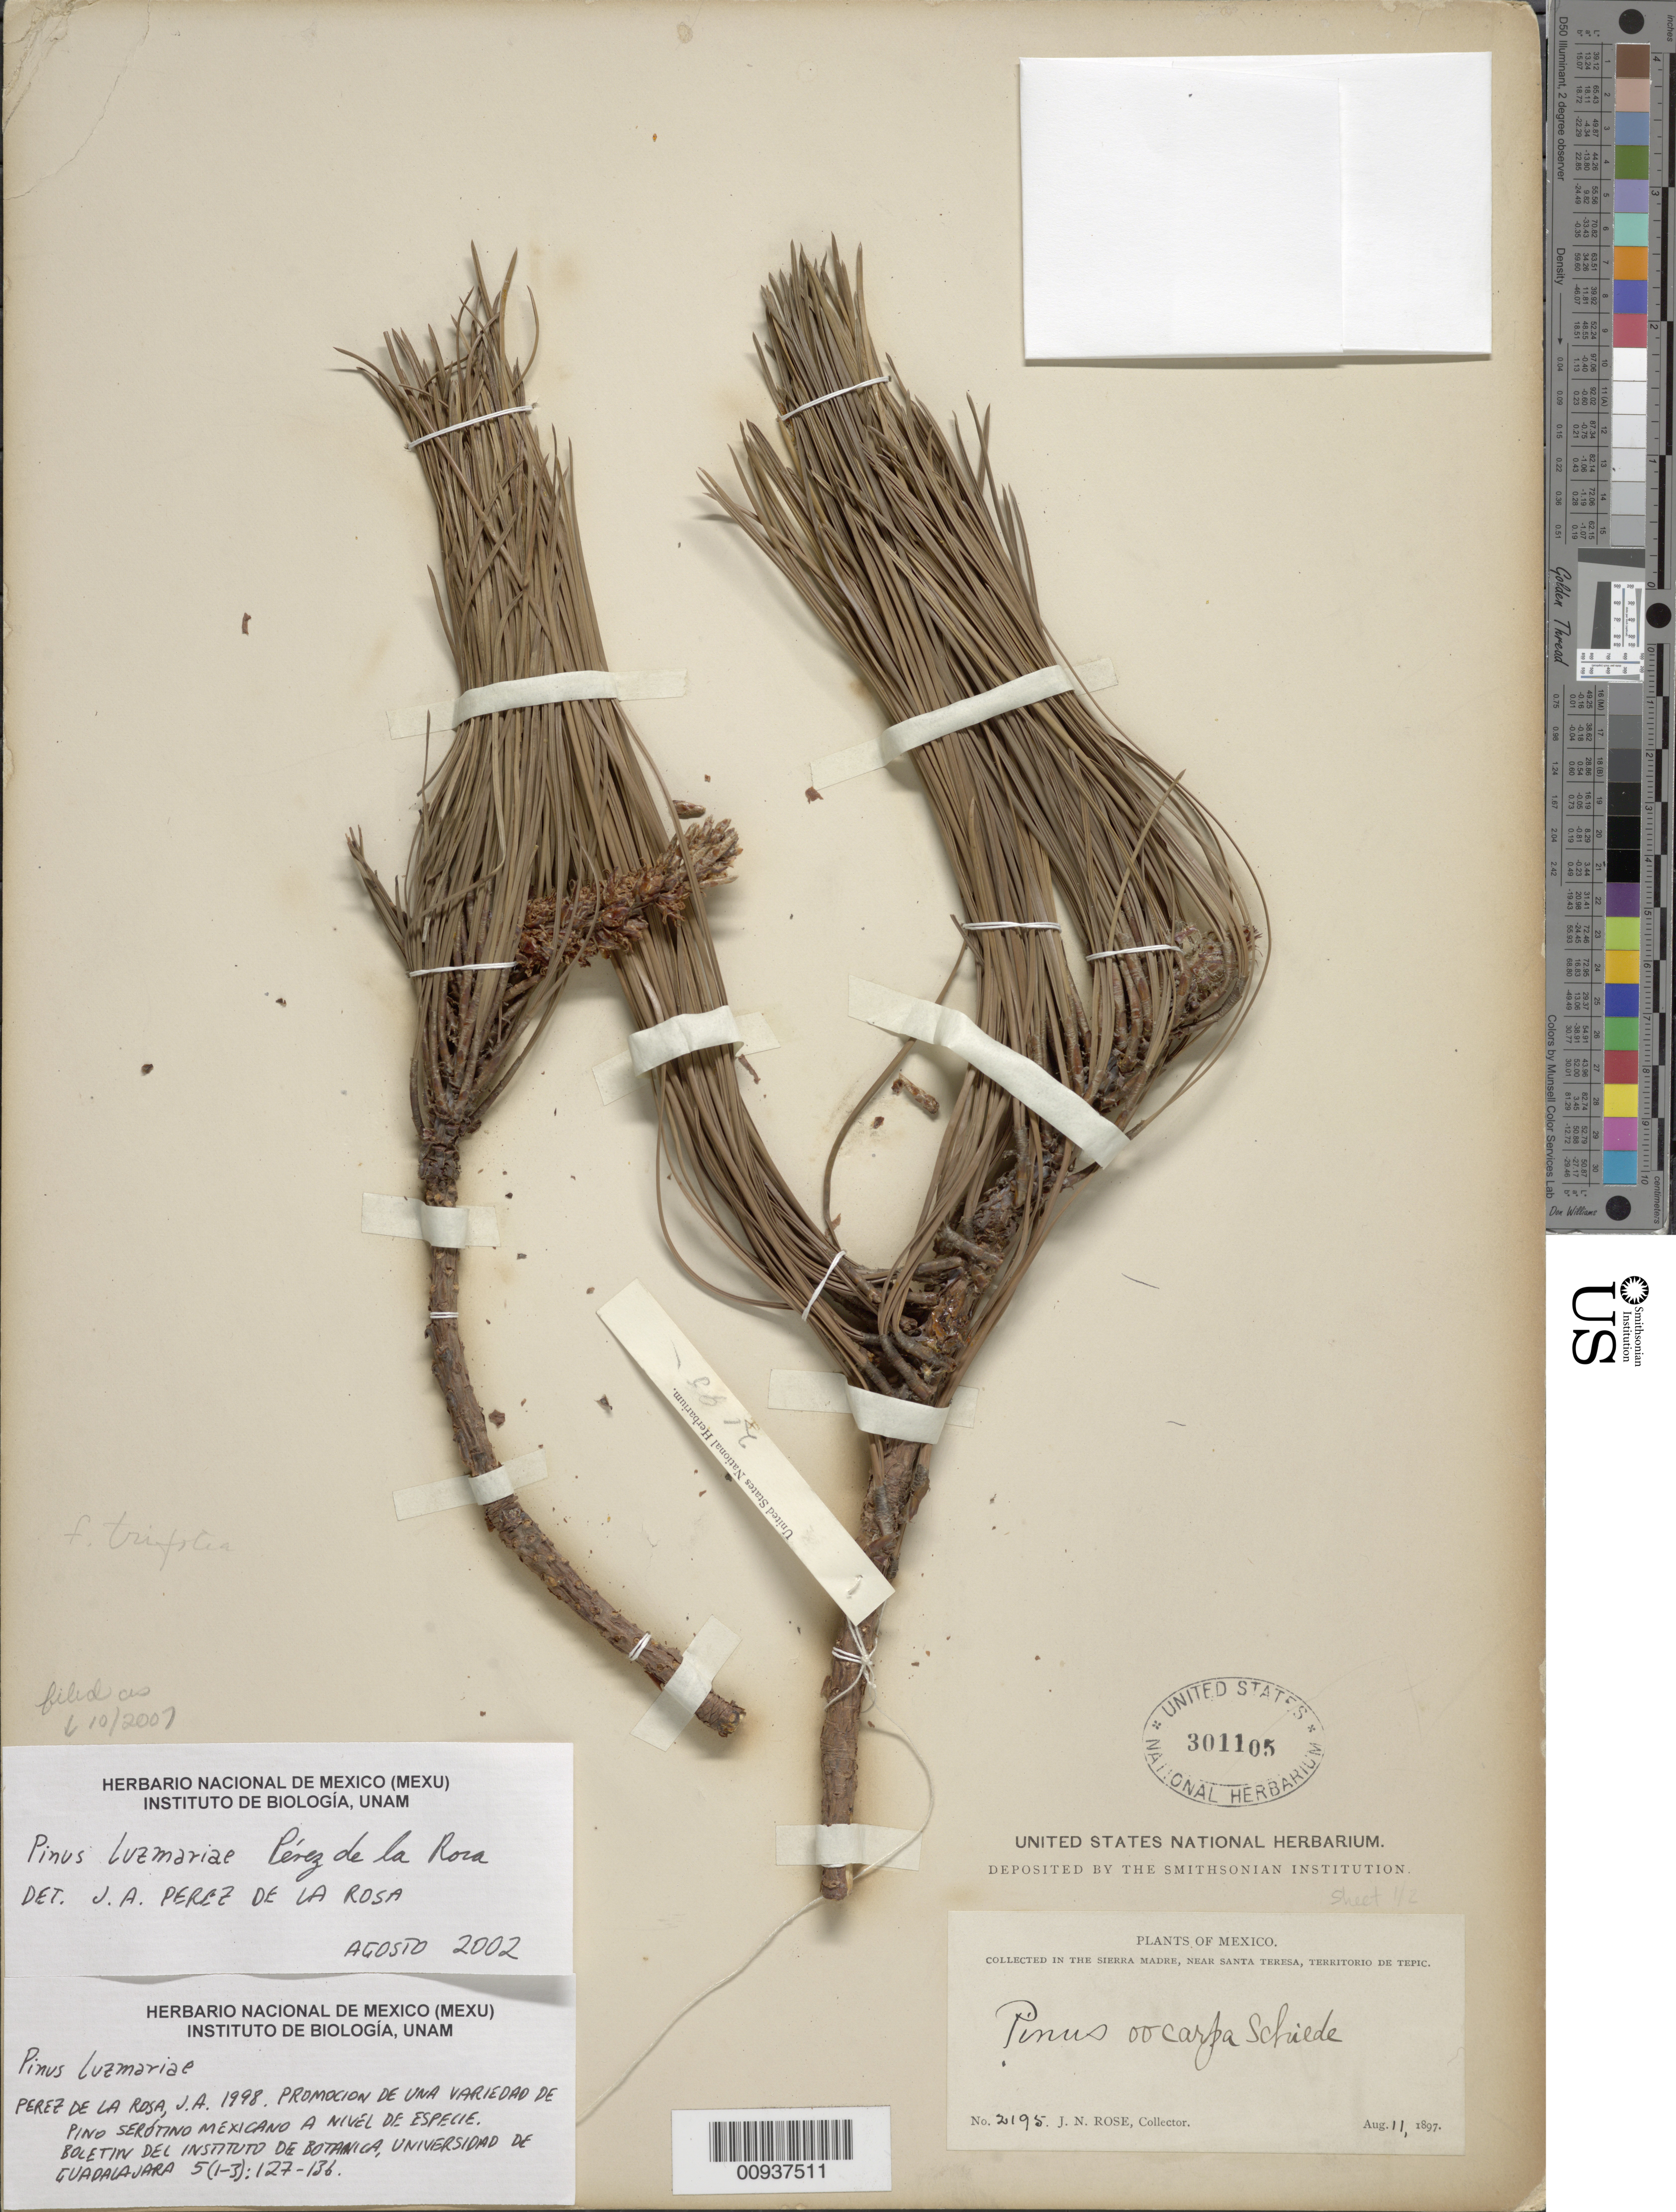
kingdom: Plantae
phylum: Tracheophyta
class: Pinopsida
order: Pinales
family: Pinaceae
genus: Pinus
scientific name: Pinus luzmariae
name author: Pérez de la Rosa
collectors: J. N. Rose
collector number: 2195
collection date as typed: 11 Aug 1897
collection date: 1897-08-11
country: Mexico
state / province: Nayarit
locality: Sierra Madre, near Santa Teresa, Territorio de Tepic.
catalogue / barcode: US 301105